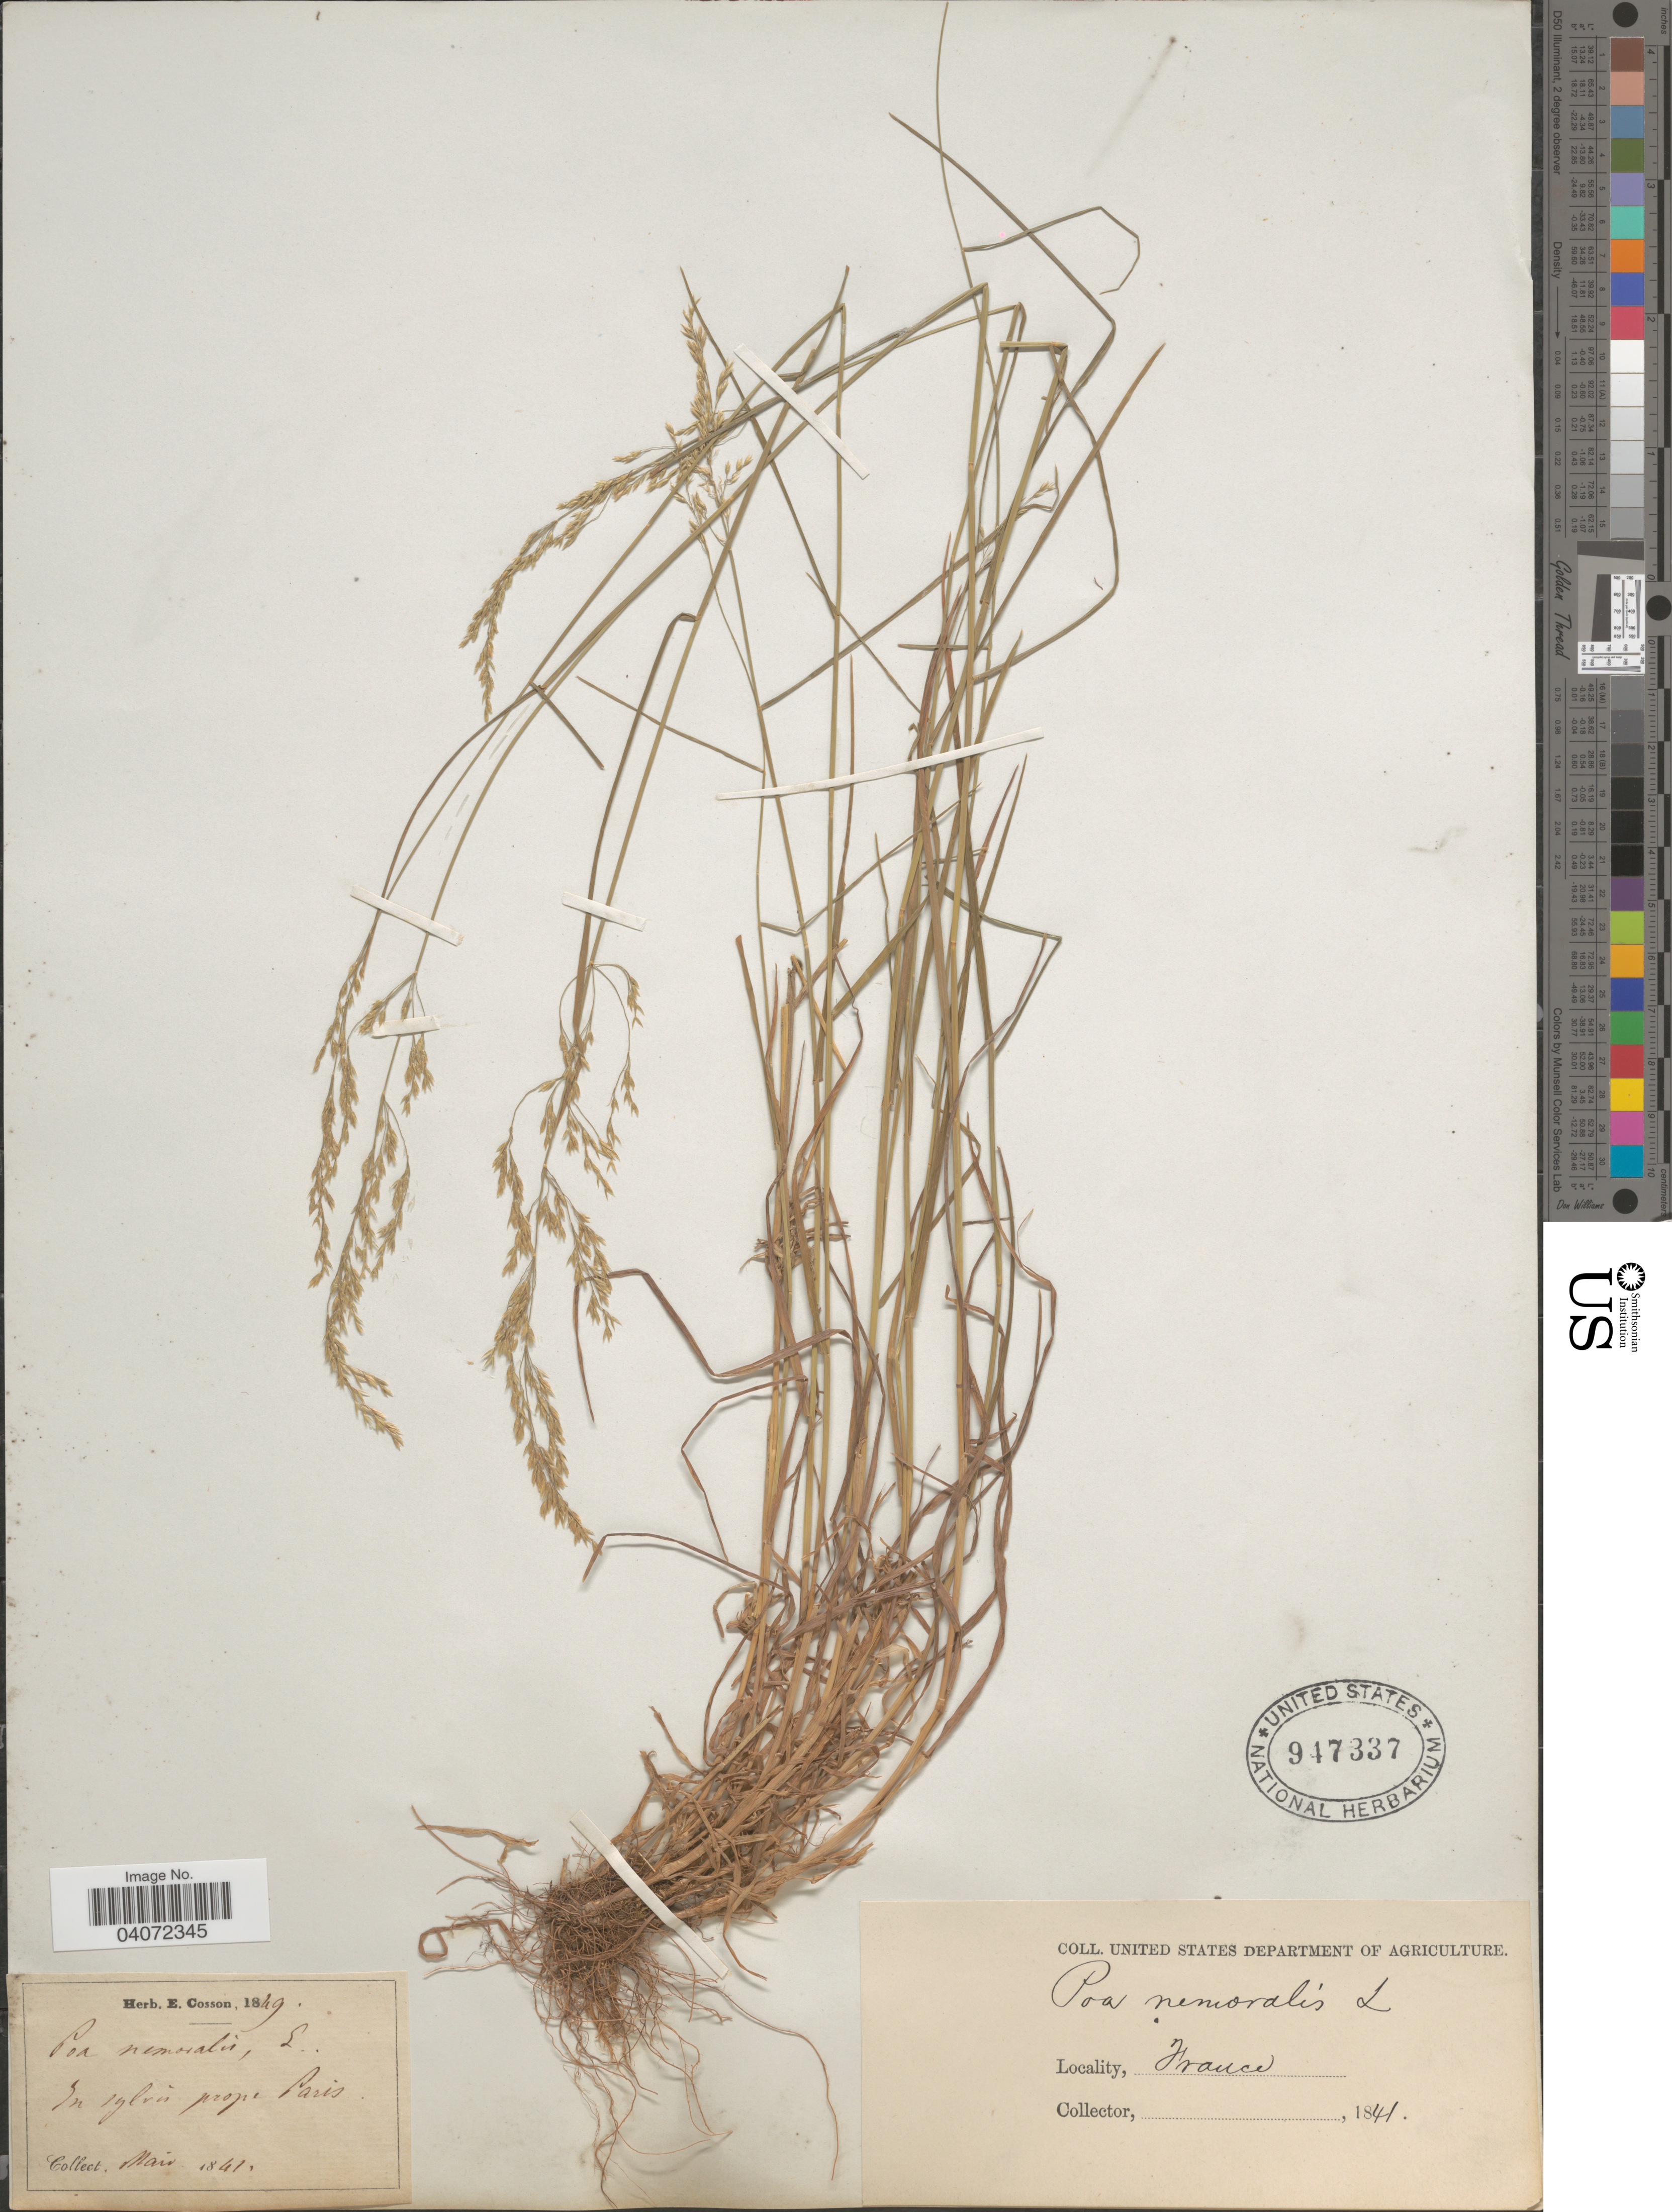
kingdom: Plantae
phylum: Tracheophyta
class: Liliopsida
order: Poales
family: Poaceae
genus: Poa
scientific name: Poa nemoralis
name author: L.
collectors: ex herb. Cosson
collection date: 1841-05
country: France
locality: In sylvis prope Paris.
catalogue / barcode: US 947337